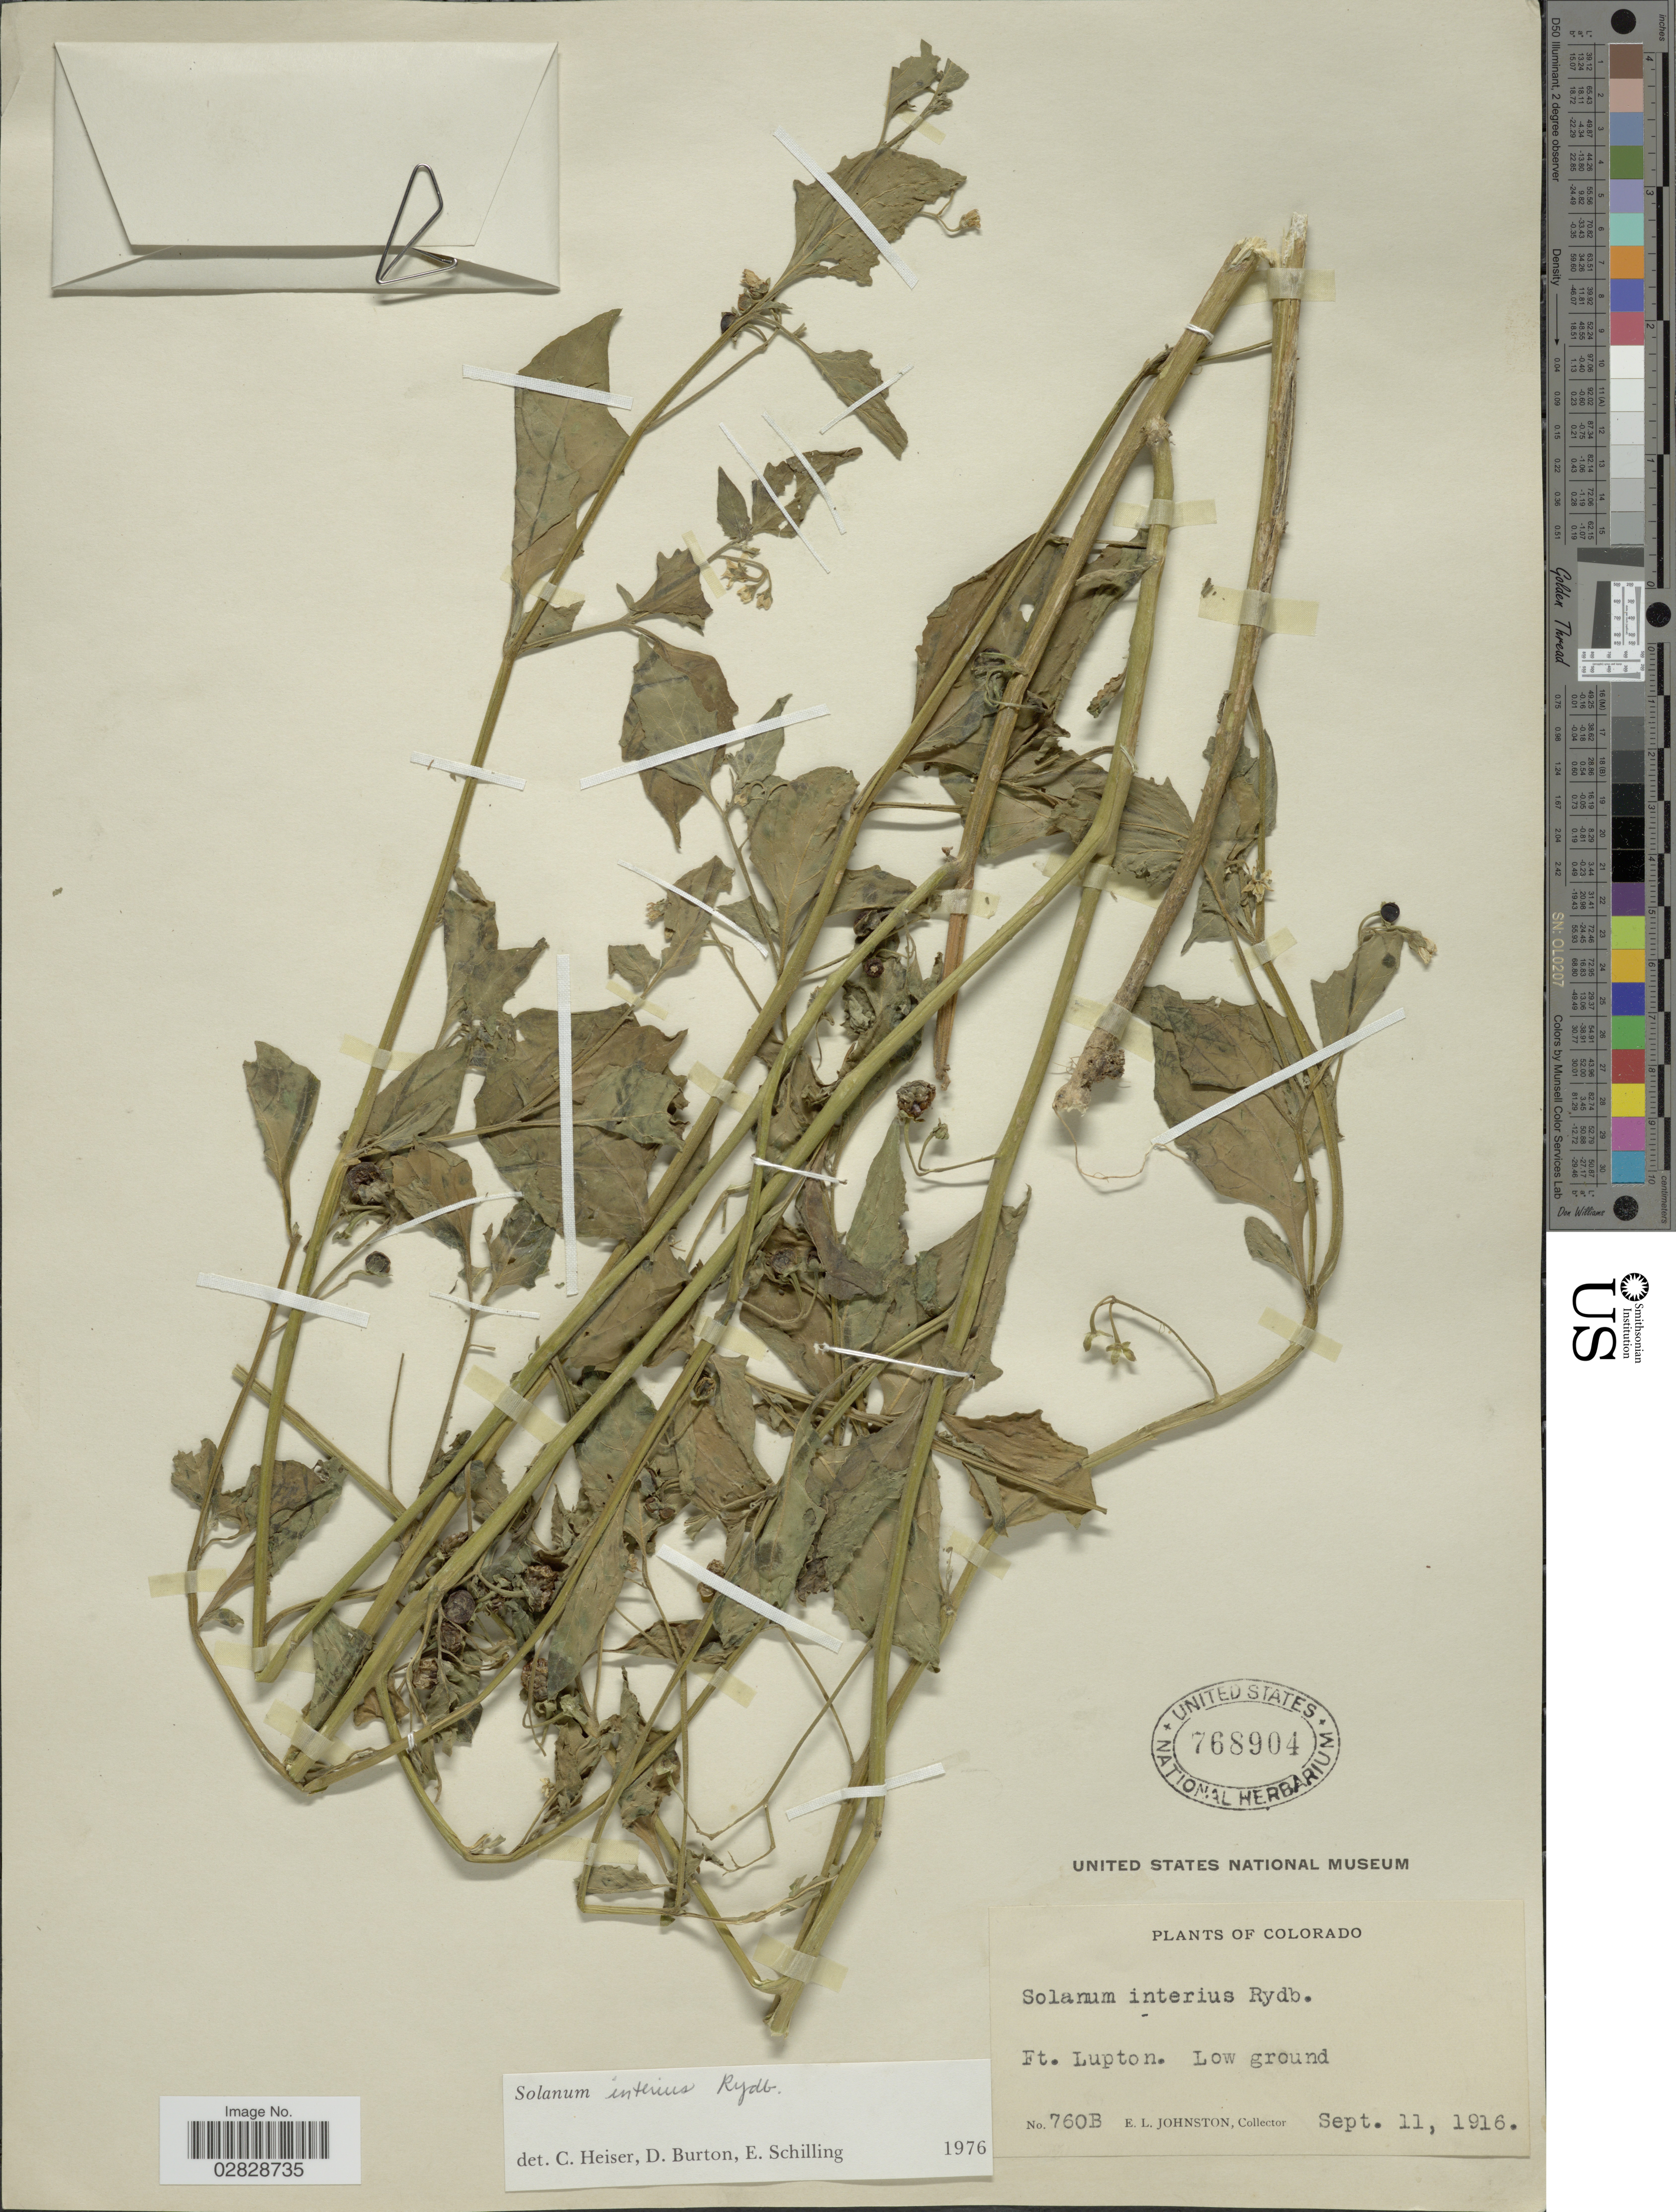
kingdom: Plantae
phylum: Tracheophyta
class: Magnoliopsida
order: Solanales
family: Solanaceae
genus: Solanum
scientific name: Solanum interius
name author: Rydb.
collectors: E. L. Johnston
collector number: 760B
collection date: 1916-09-11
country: United States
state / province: Colorado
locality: Ft. Lupton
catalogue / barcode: US 768904